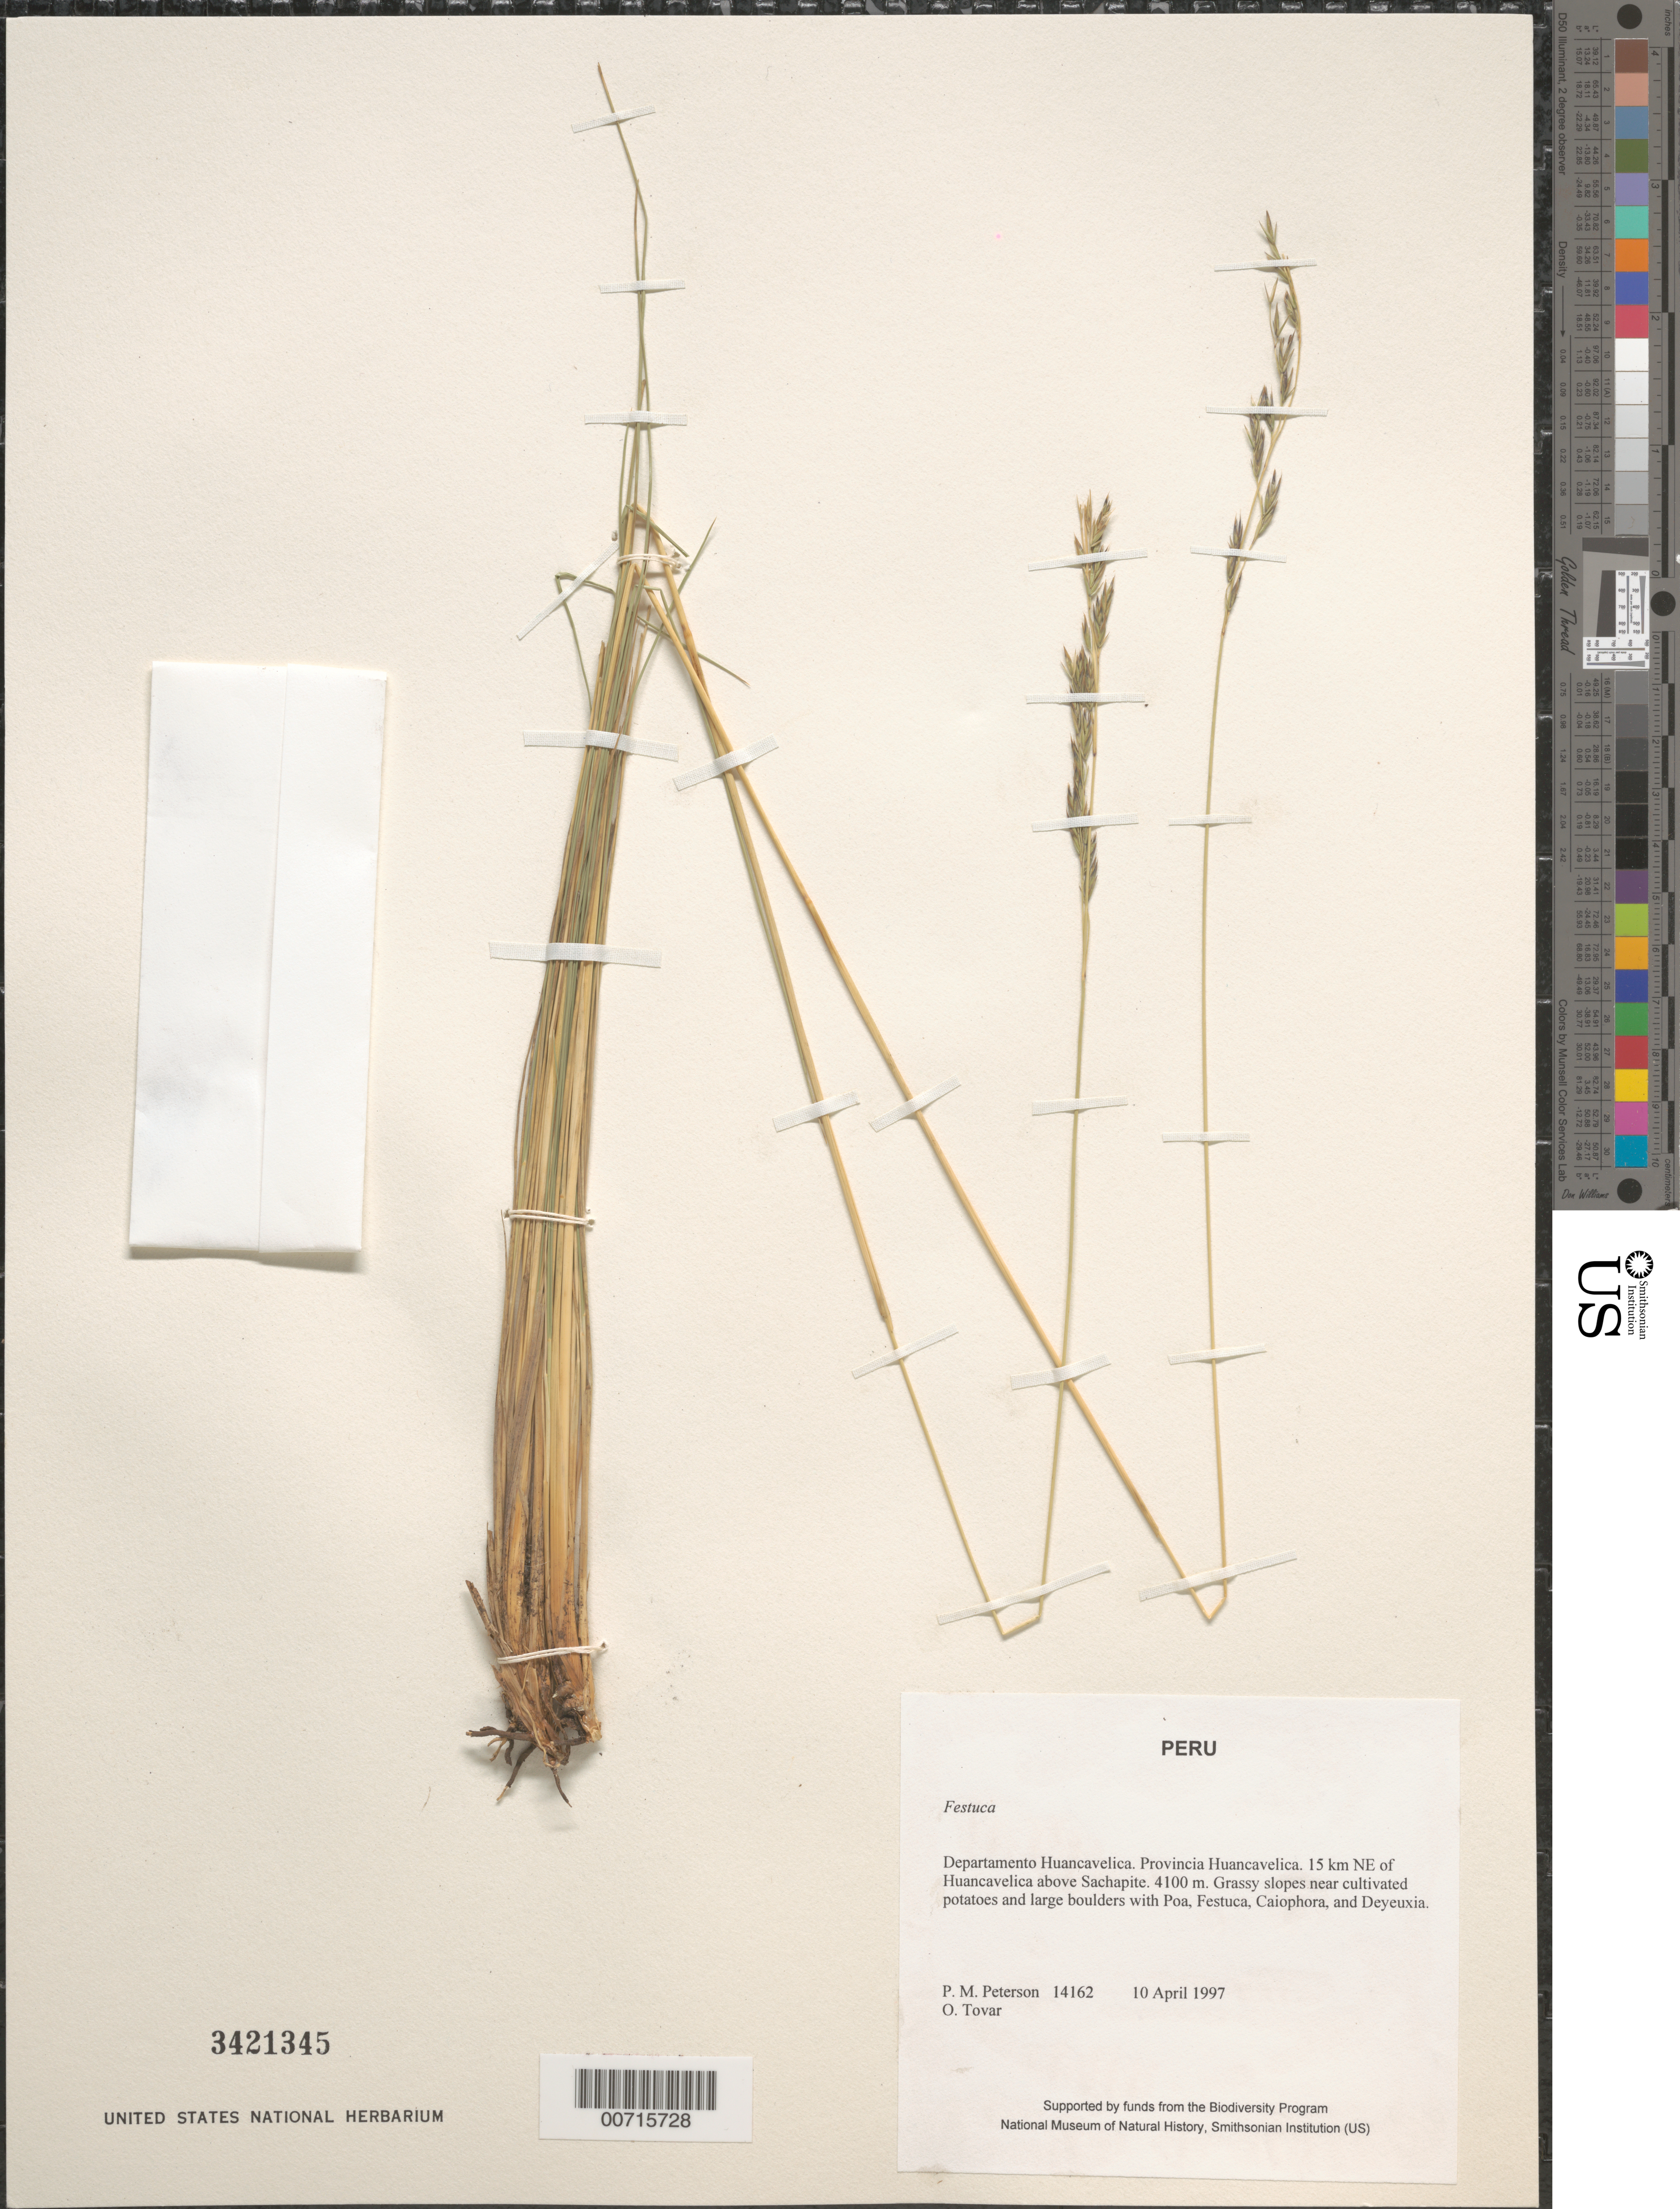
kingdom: Plantae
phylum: Tracheophyta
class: Liliopsida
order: Poales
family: Poaceae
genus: Festuca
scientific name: Festuca sp.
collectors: P. M. Peterson & Ó. Tovar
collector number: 14162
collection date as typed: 10 Apr 1997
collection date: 1997-04-10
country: Peru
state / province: Huancavelica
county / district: Huancavelica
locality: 15 km NE of Huancavelica above Sachapite.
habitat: Grassy slopes near cultivated potatoes and large boulders with Poa, Festuca, Caiophora, and Deyeuxia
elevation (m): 4100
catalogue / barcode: US 3421345